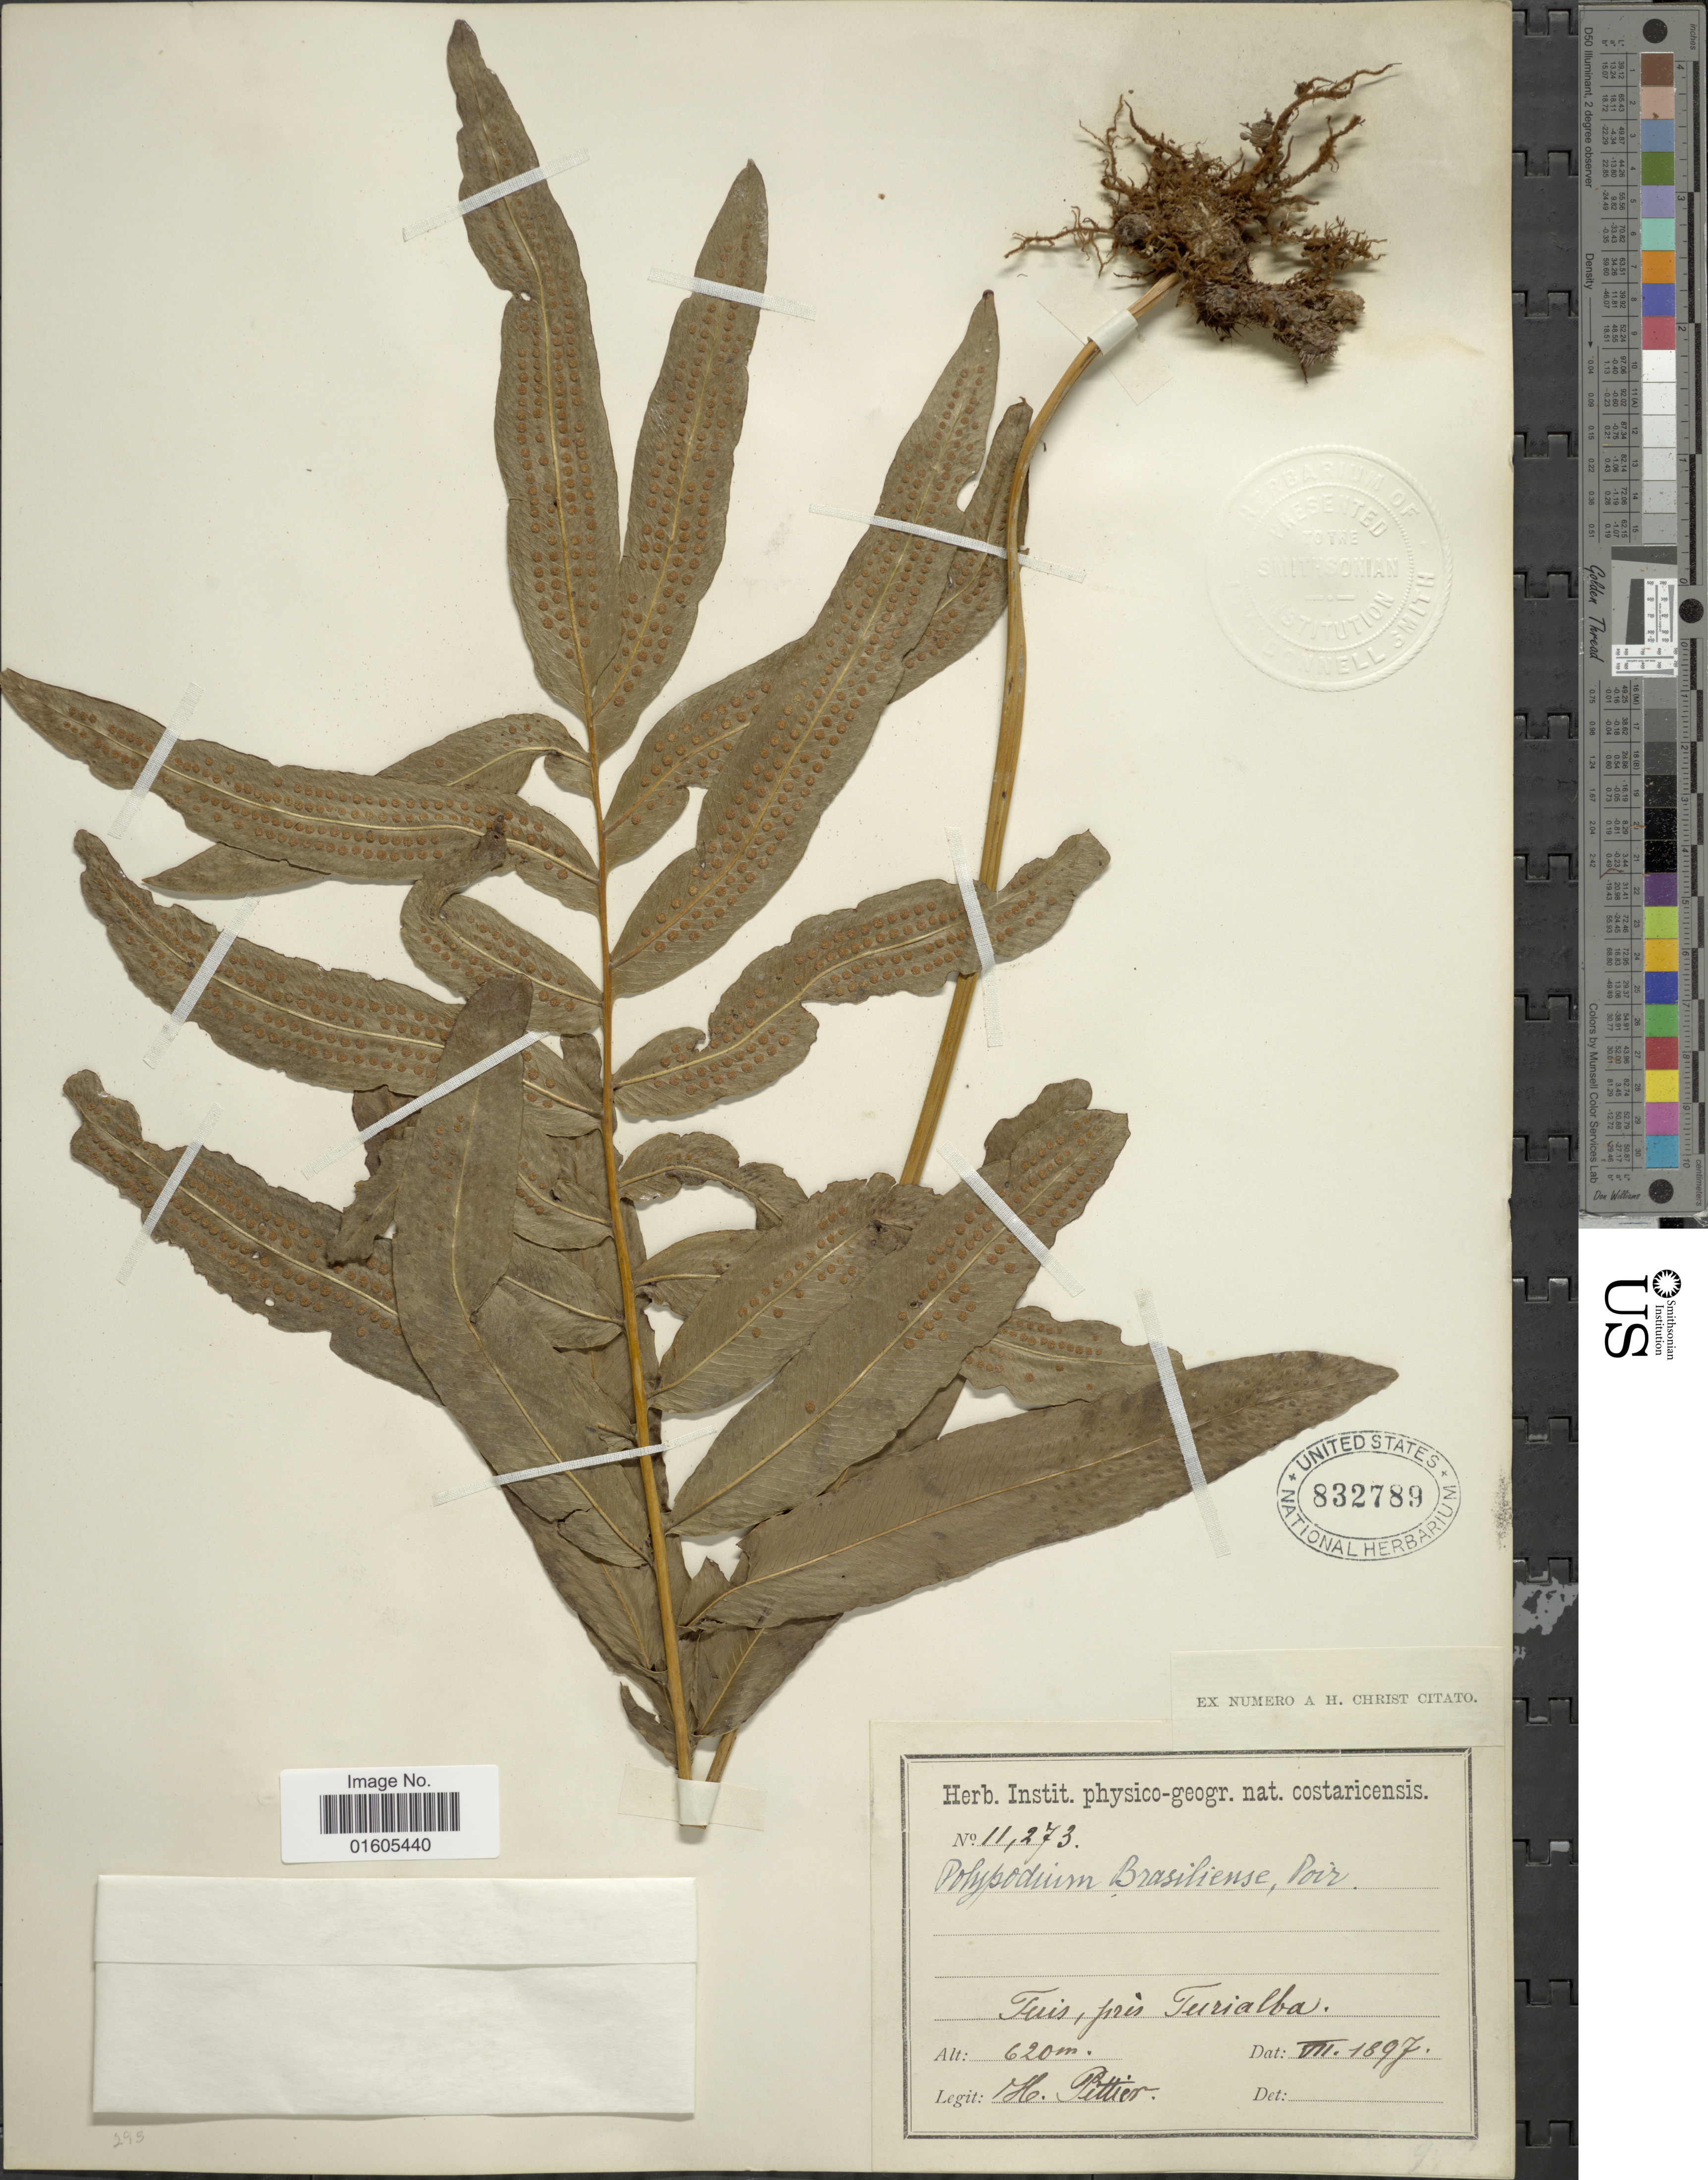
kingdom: Plantae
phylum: Tracheophyta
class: Polypodiopsida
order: Polypodiales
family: Polypodiaceae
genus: Serpocaulon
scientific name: Serpocaulon triseriale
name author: (Sw.) A.R. Sm.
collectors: H. F. Pittier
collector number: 11273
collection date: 1897-07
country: Costa Rica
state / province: Cartago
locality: Tuis, près Turrialba.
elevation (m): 620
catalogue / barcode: US 832789